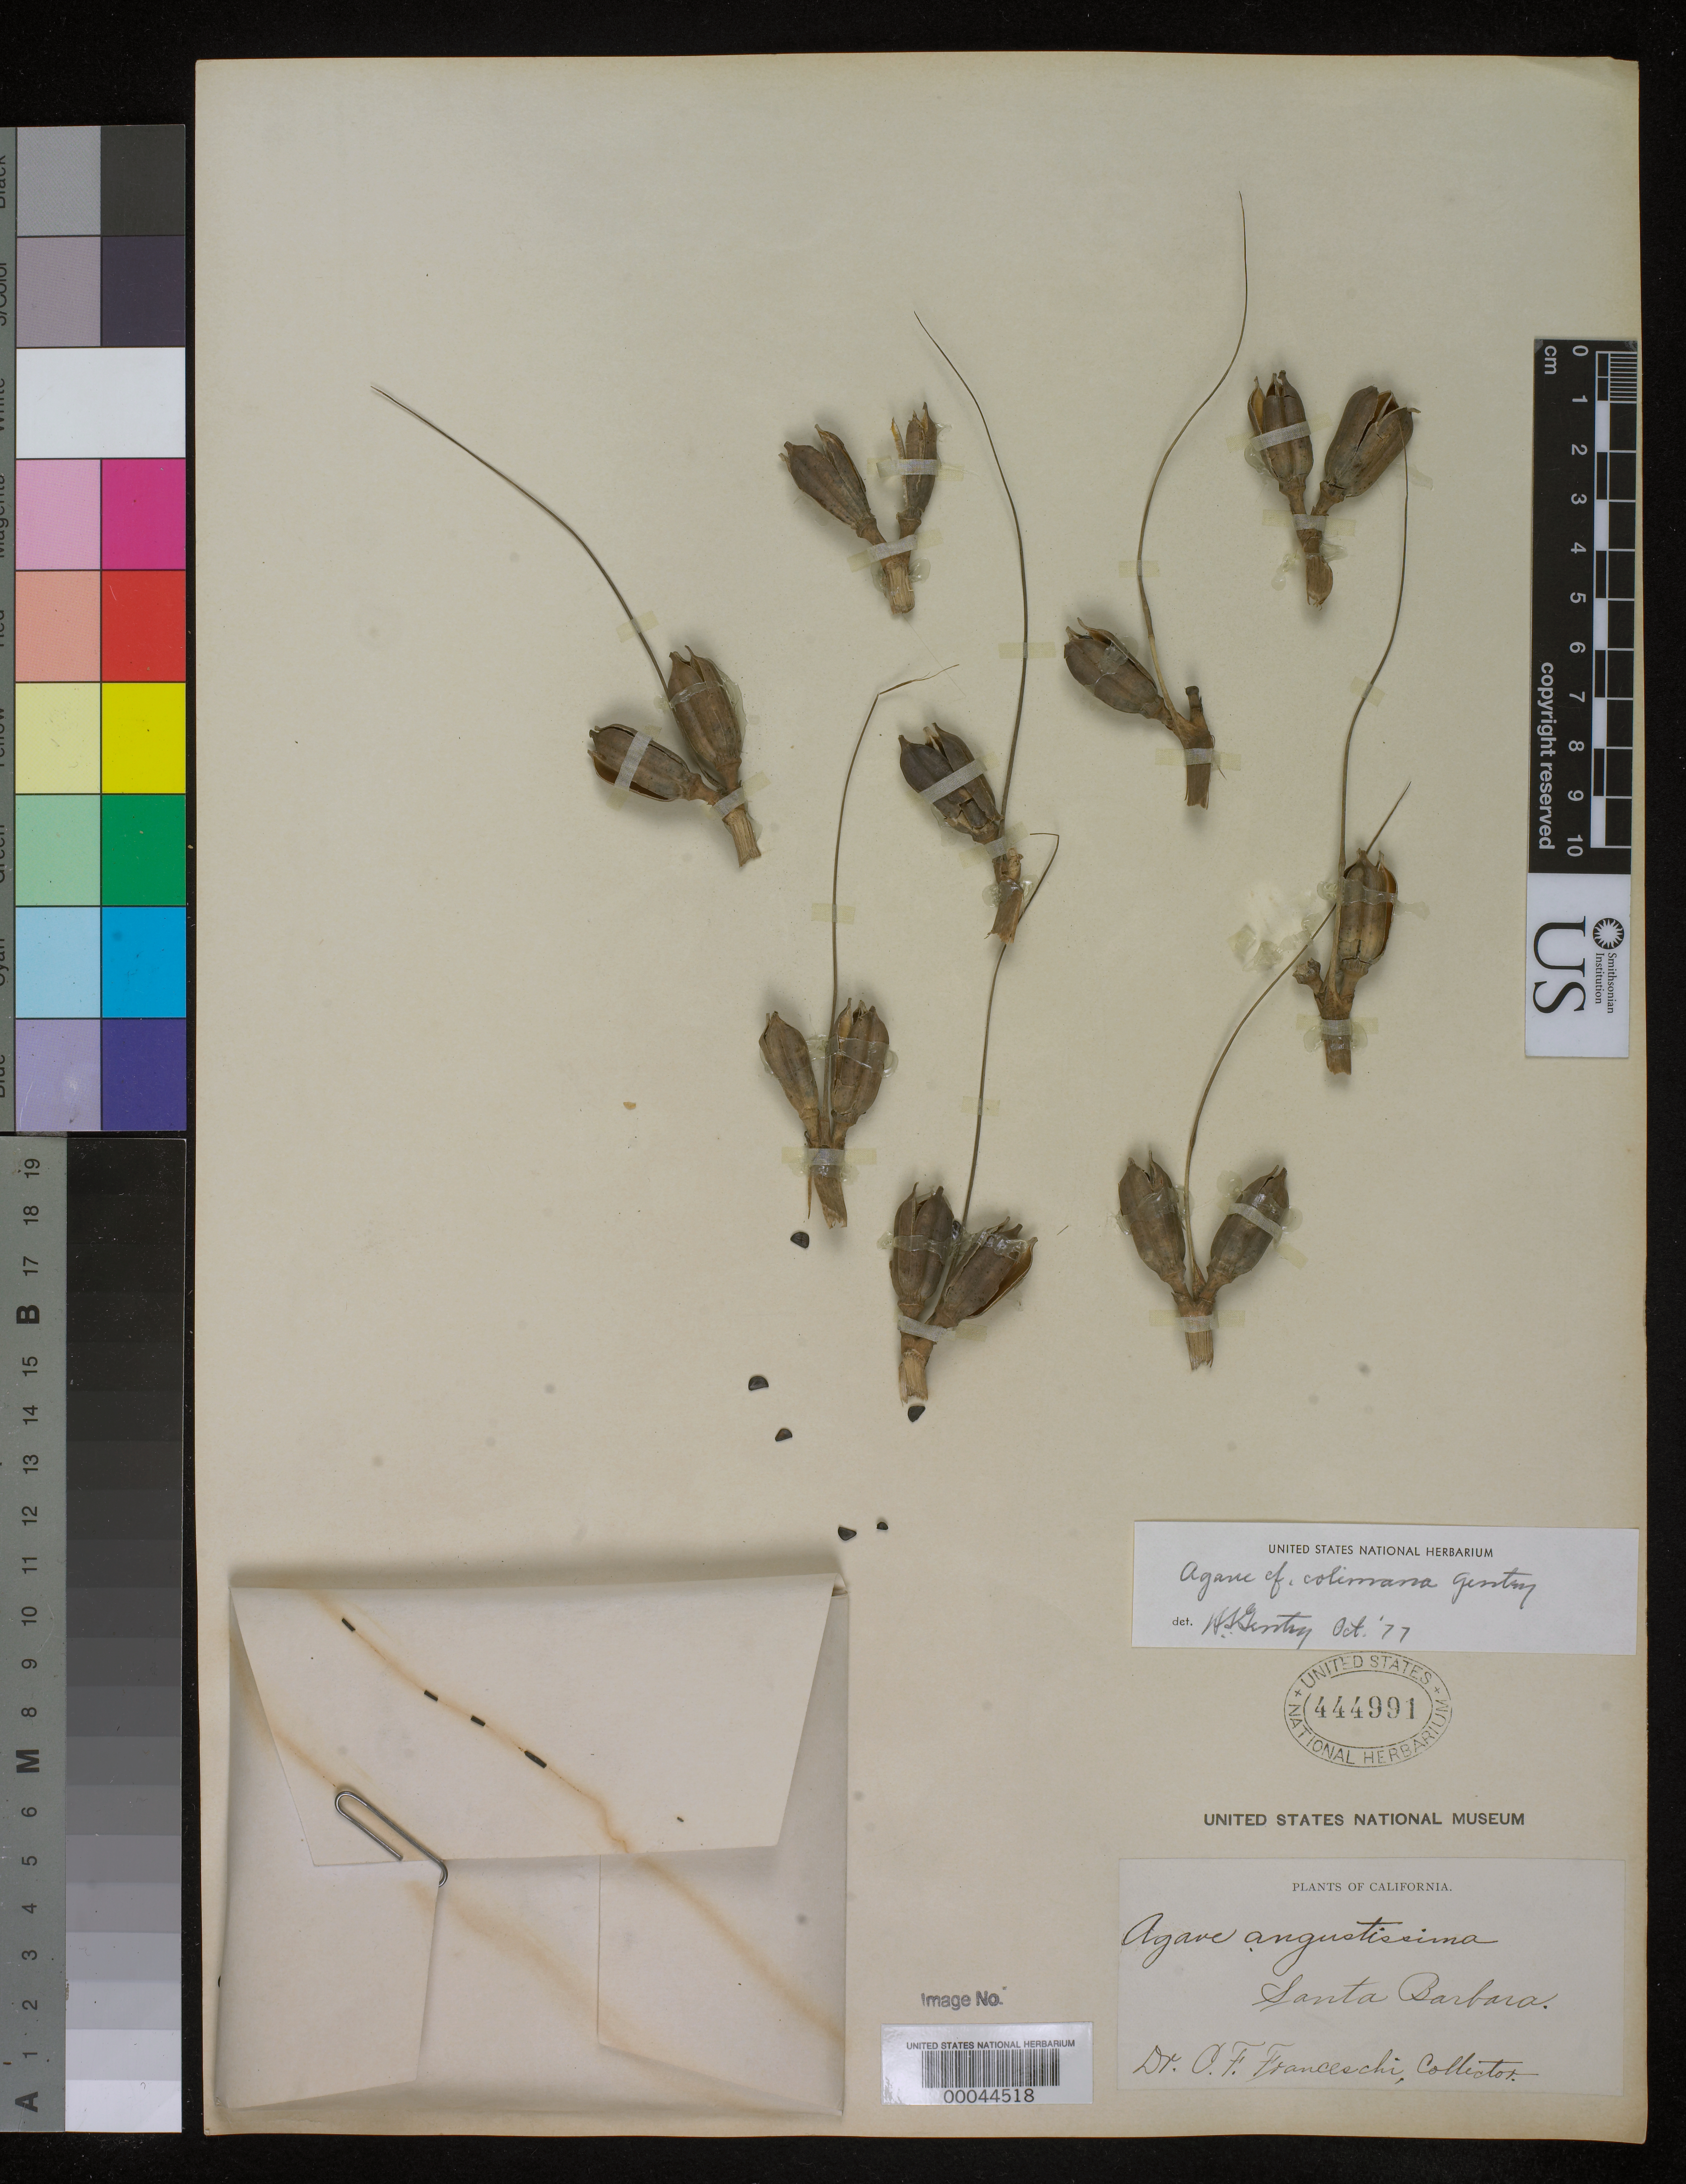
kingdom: Plantae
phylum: Tracheophyta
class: Liliopsida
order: Asparagales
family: Asparagaceae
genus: Agave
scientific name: Agave colimana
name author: Gentry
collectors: O. Franceschi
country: United States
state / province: California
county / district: Santa Barbara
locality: Santa barbara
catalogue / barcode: US 444991